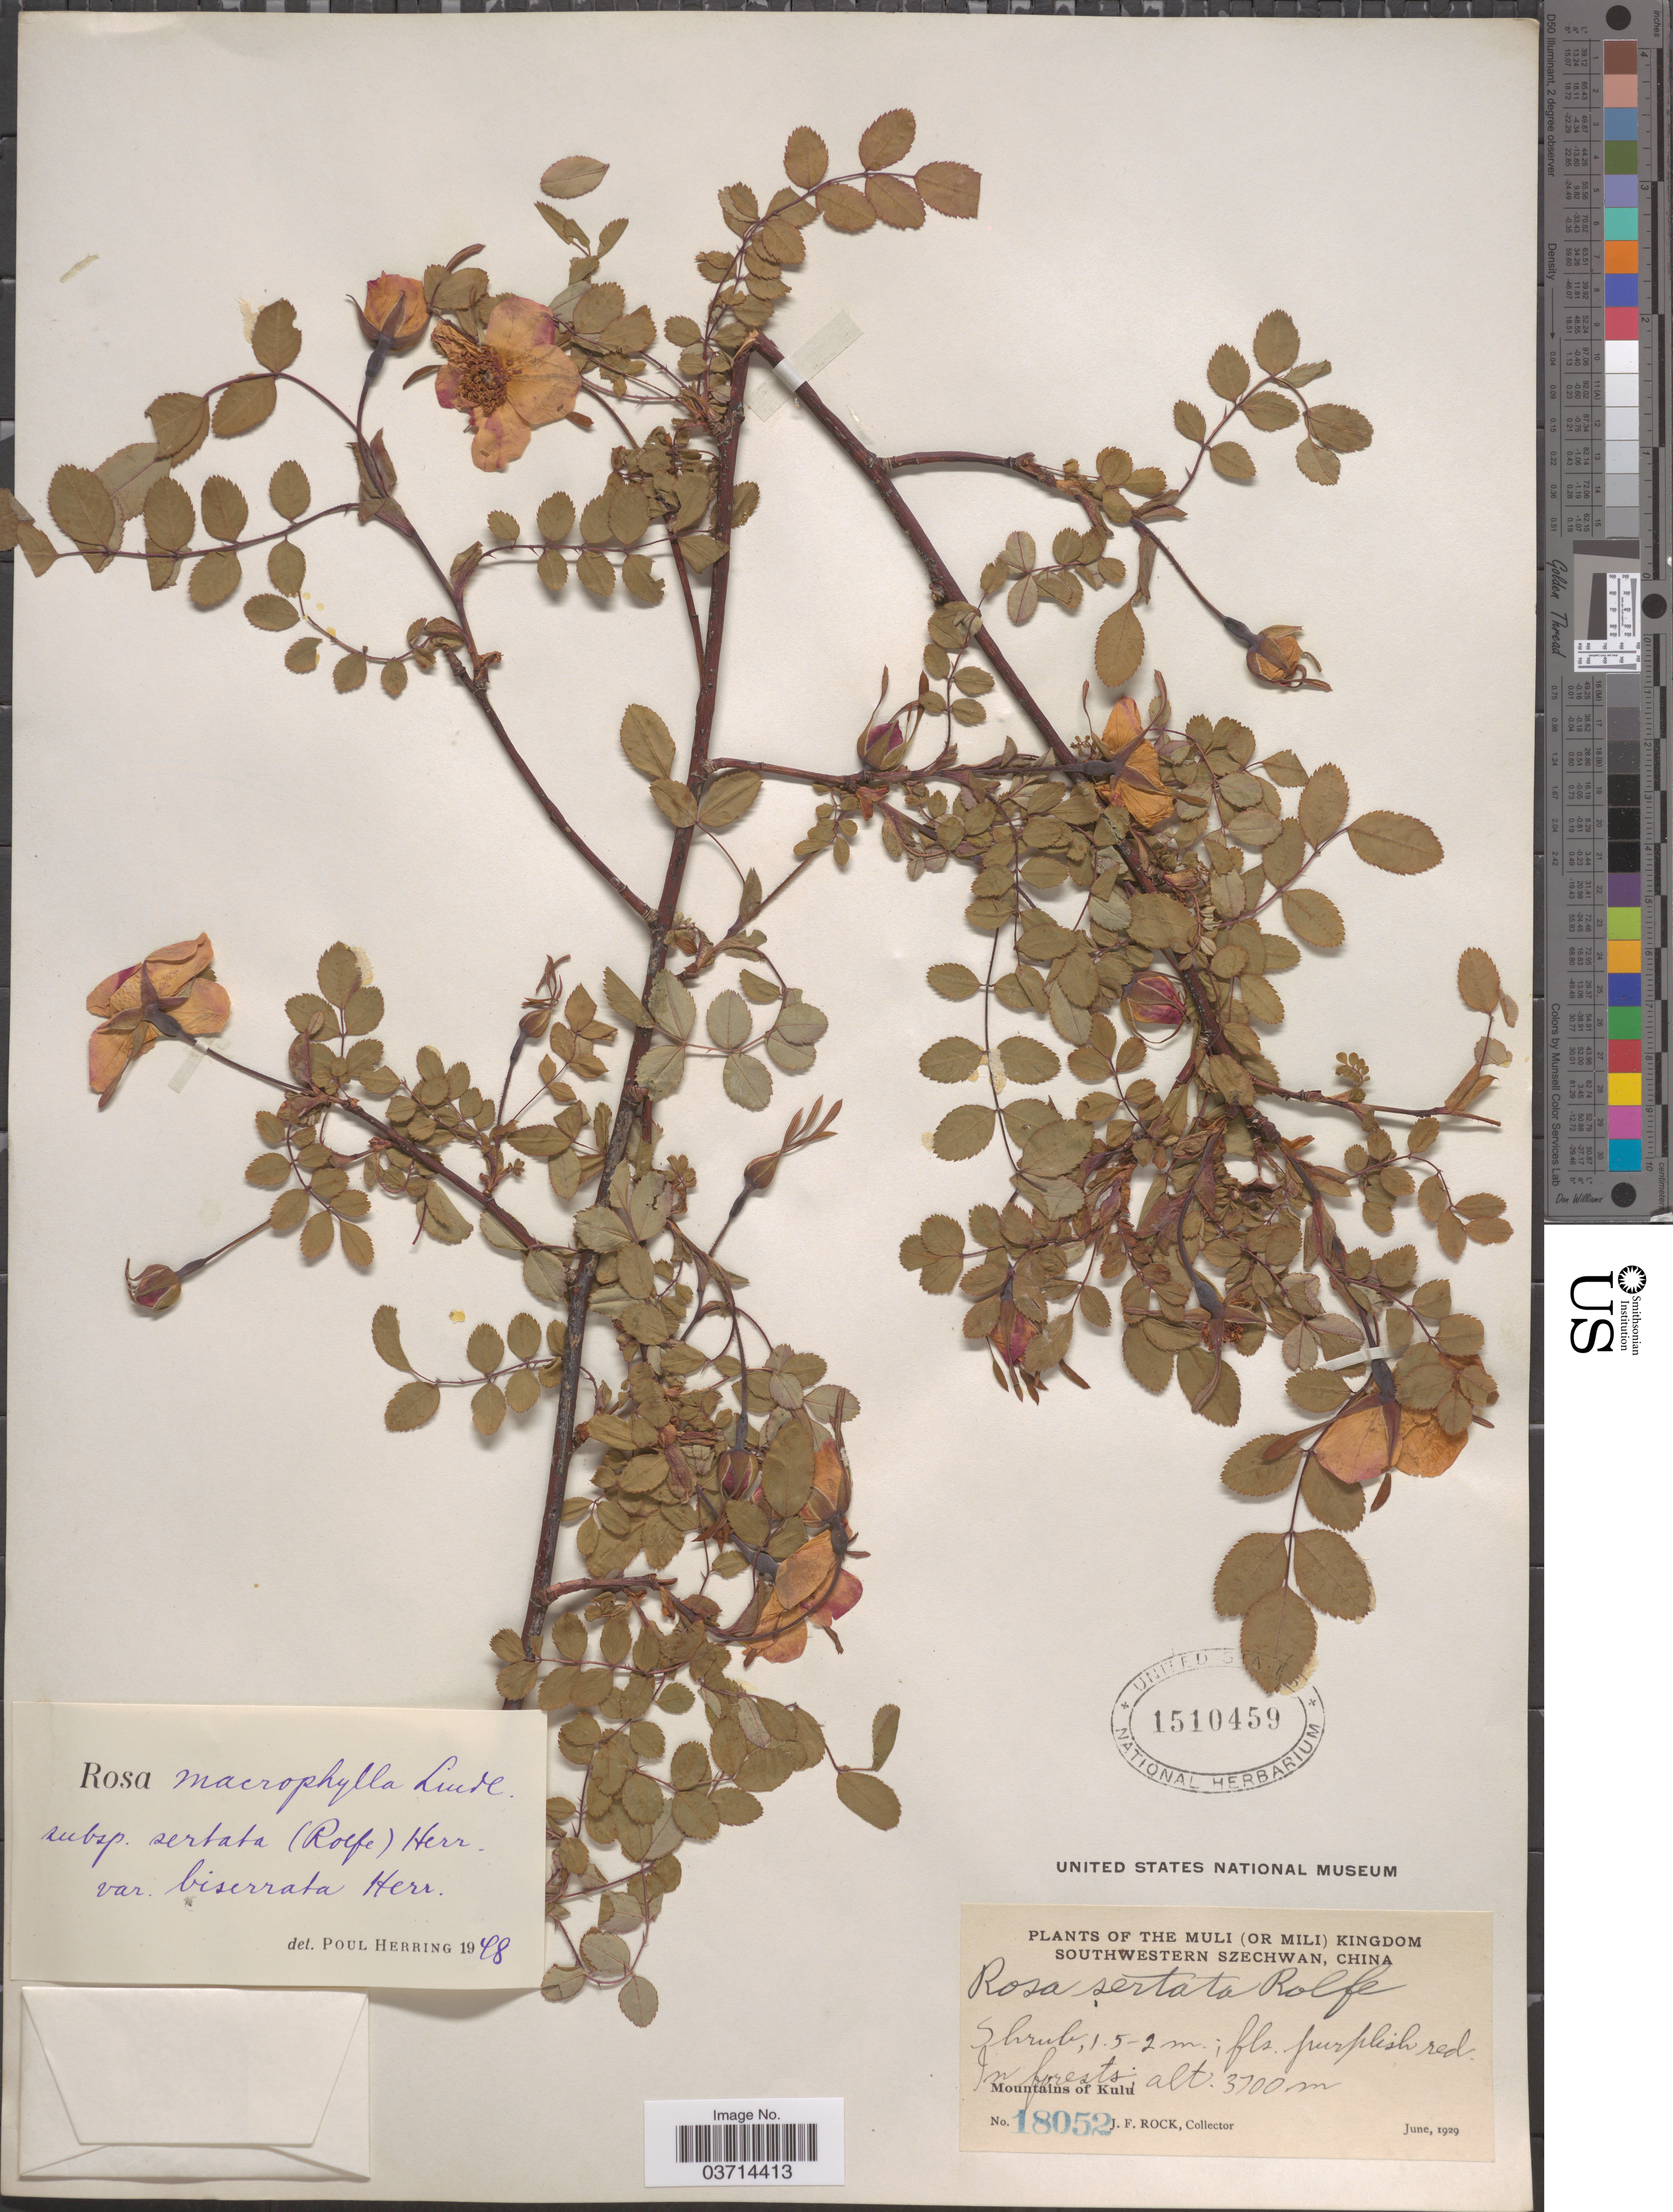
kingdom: Plantae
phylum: Tracheophyta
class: Magnoliopsida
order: Rosales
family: Rosaceae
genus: Rosa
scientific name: Rosa sertata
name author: Rolfe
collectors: J. Rock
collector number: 18052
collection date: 1929-06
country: China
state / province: Sichuan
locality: The Muli (or Mili) Kingdom, Southwestern Szechwan. Mountains of Kulu.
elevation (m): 3700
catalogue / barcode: US 1510459